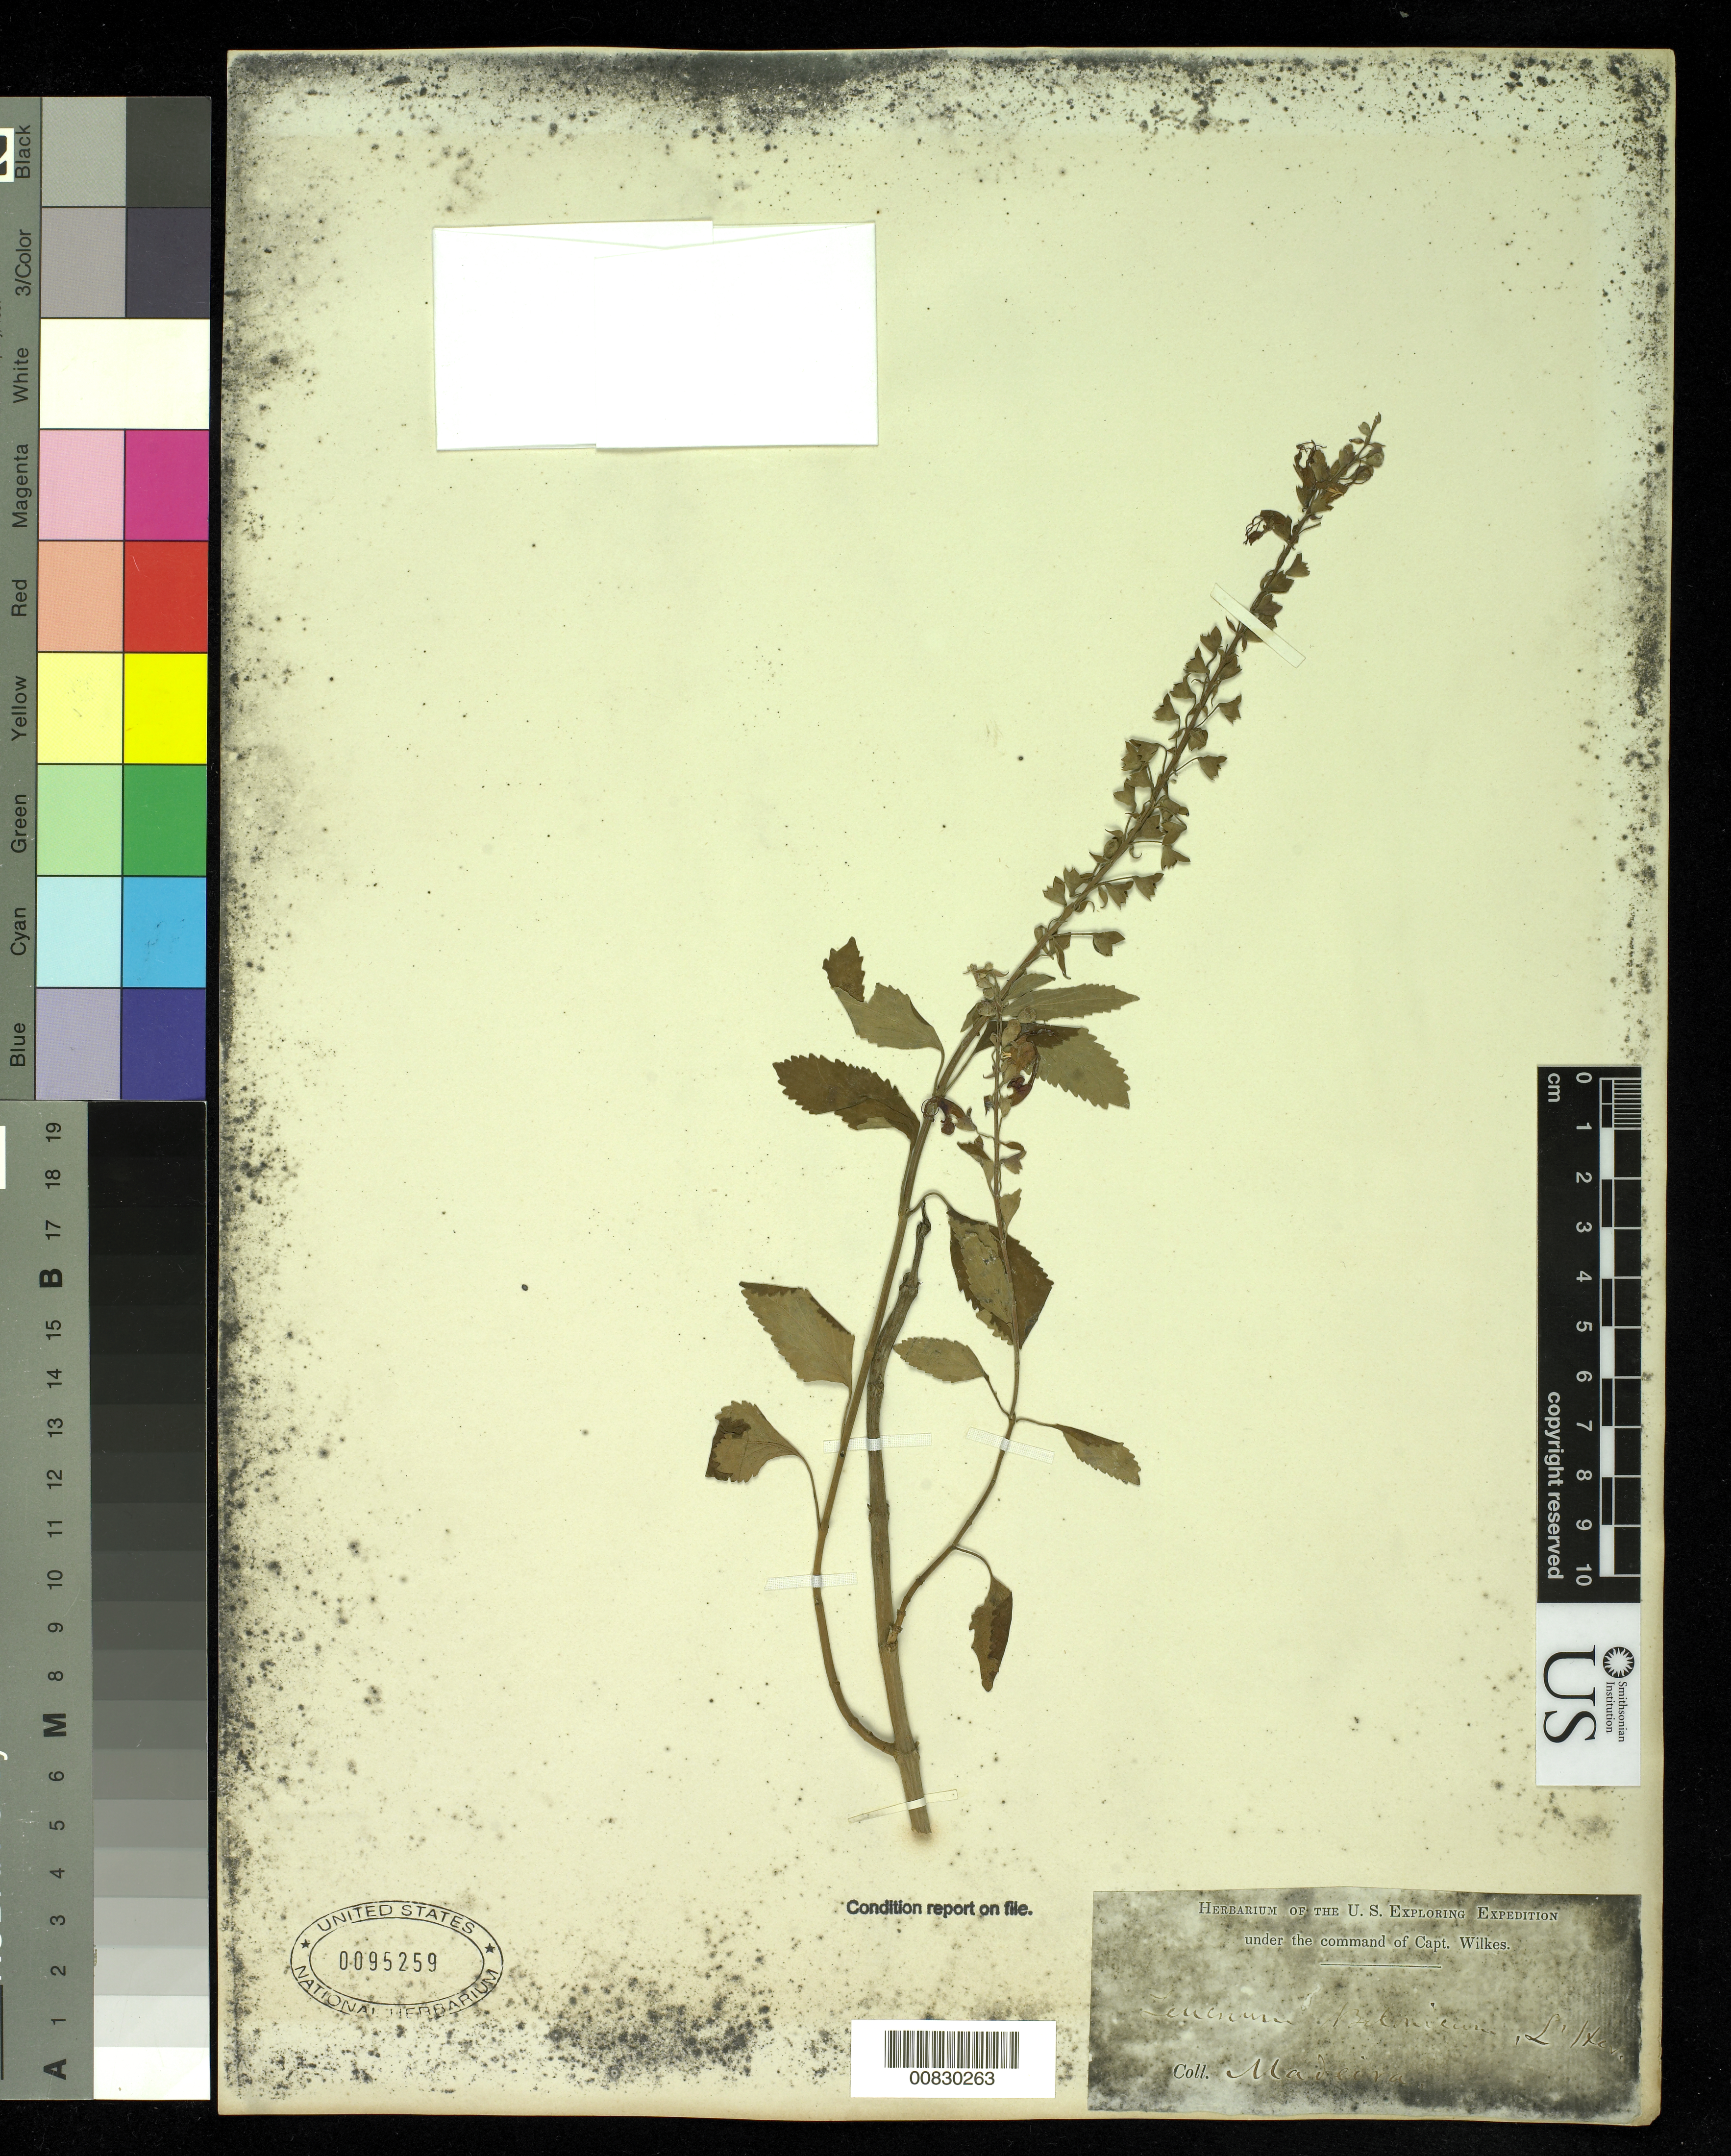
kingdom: Plantae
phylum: Tracheophyta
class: Magnoliopsida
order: Lamiales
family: Lamiaceae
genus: Teucrium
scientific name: Teucrium betonicum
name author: L'Hér.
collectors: Wilkes Explor. Exped.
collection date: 1838/1842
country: Portugal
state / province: Madeira (Aut. Reg.)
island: Madeira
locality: Funchal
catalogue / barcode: US 95259